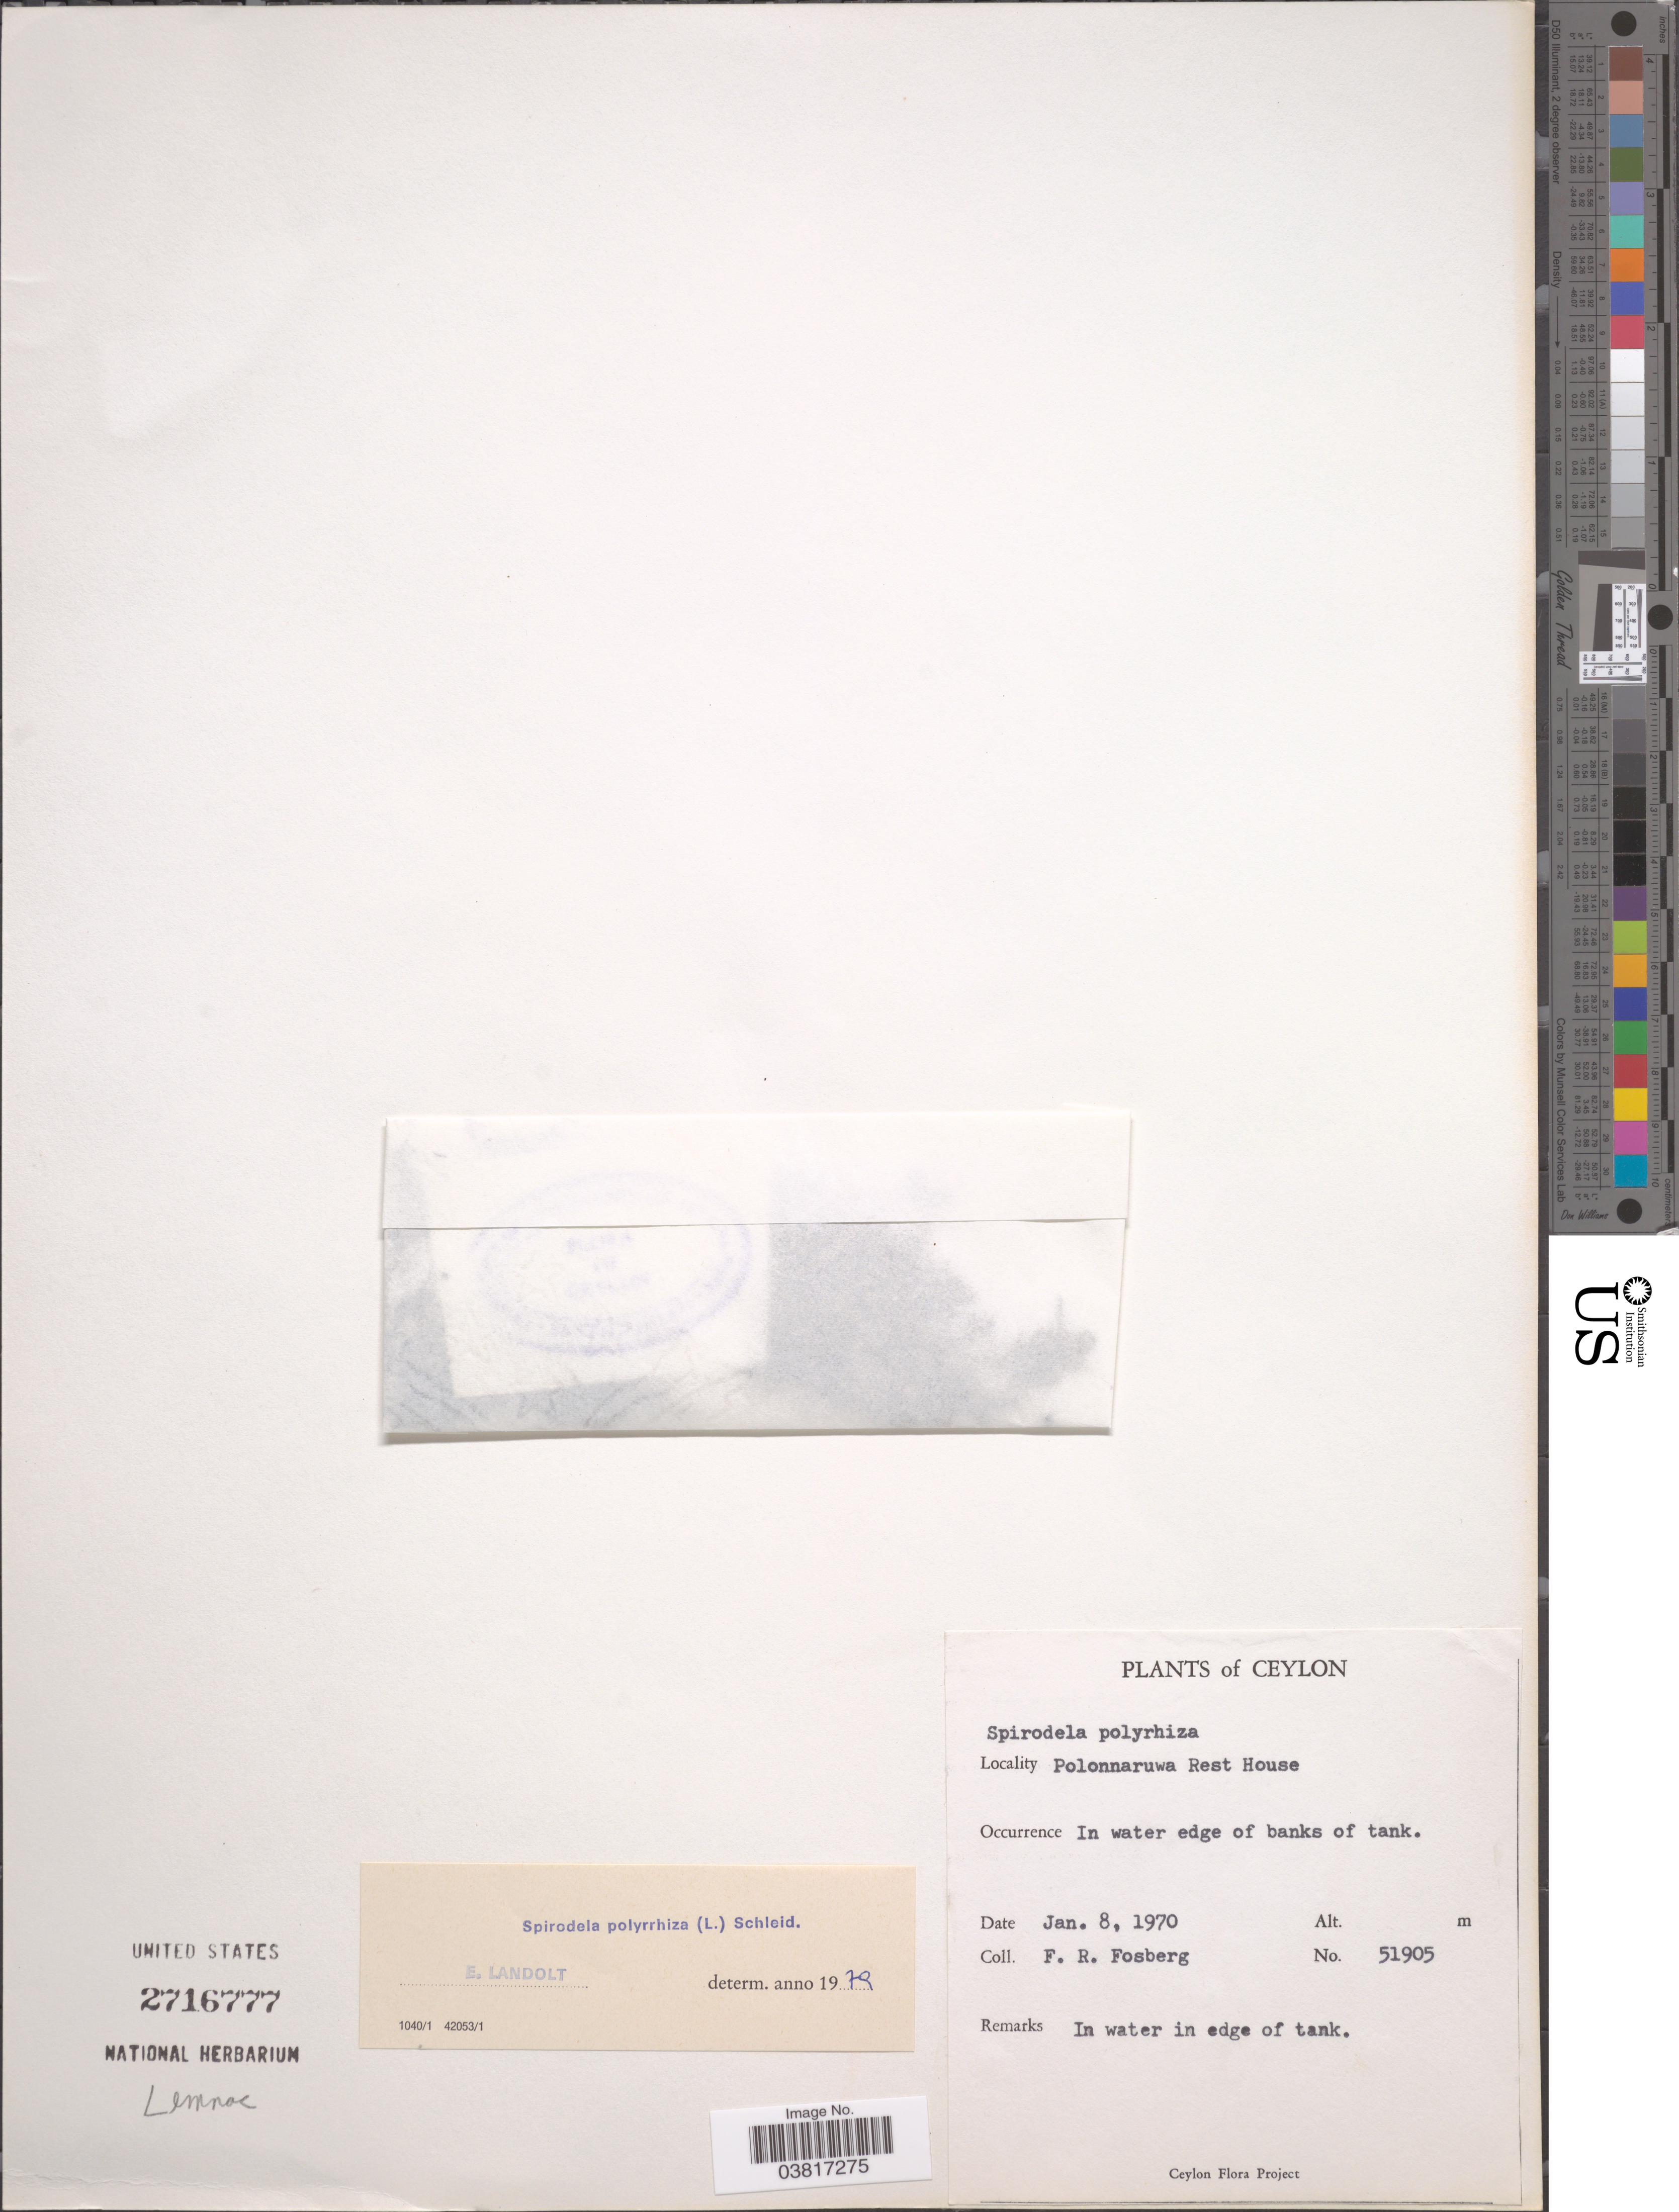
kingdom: Plantae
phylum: Tracheophyta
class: Liliopsida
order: Alismatales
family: Araceae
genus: Spirodela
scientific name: Spirodela polyrrhiza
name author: (L.) Schleid.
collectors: F. R. Fosberg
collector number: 51905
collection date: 1970-01-08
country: Sri Lanka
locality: Ceylon. Polonnaruwa Rest House. In water edge of banks of tank.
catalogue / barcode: US 2716777